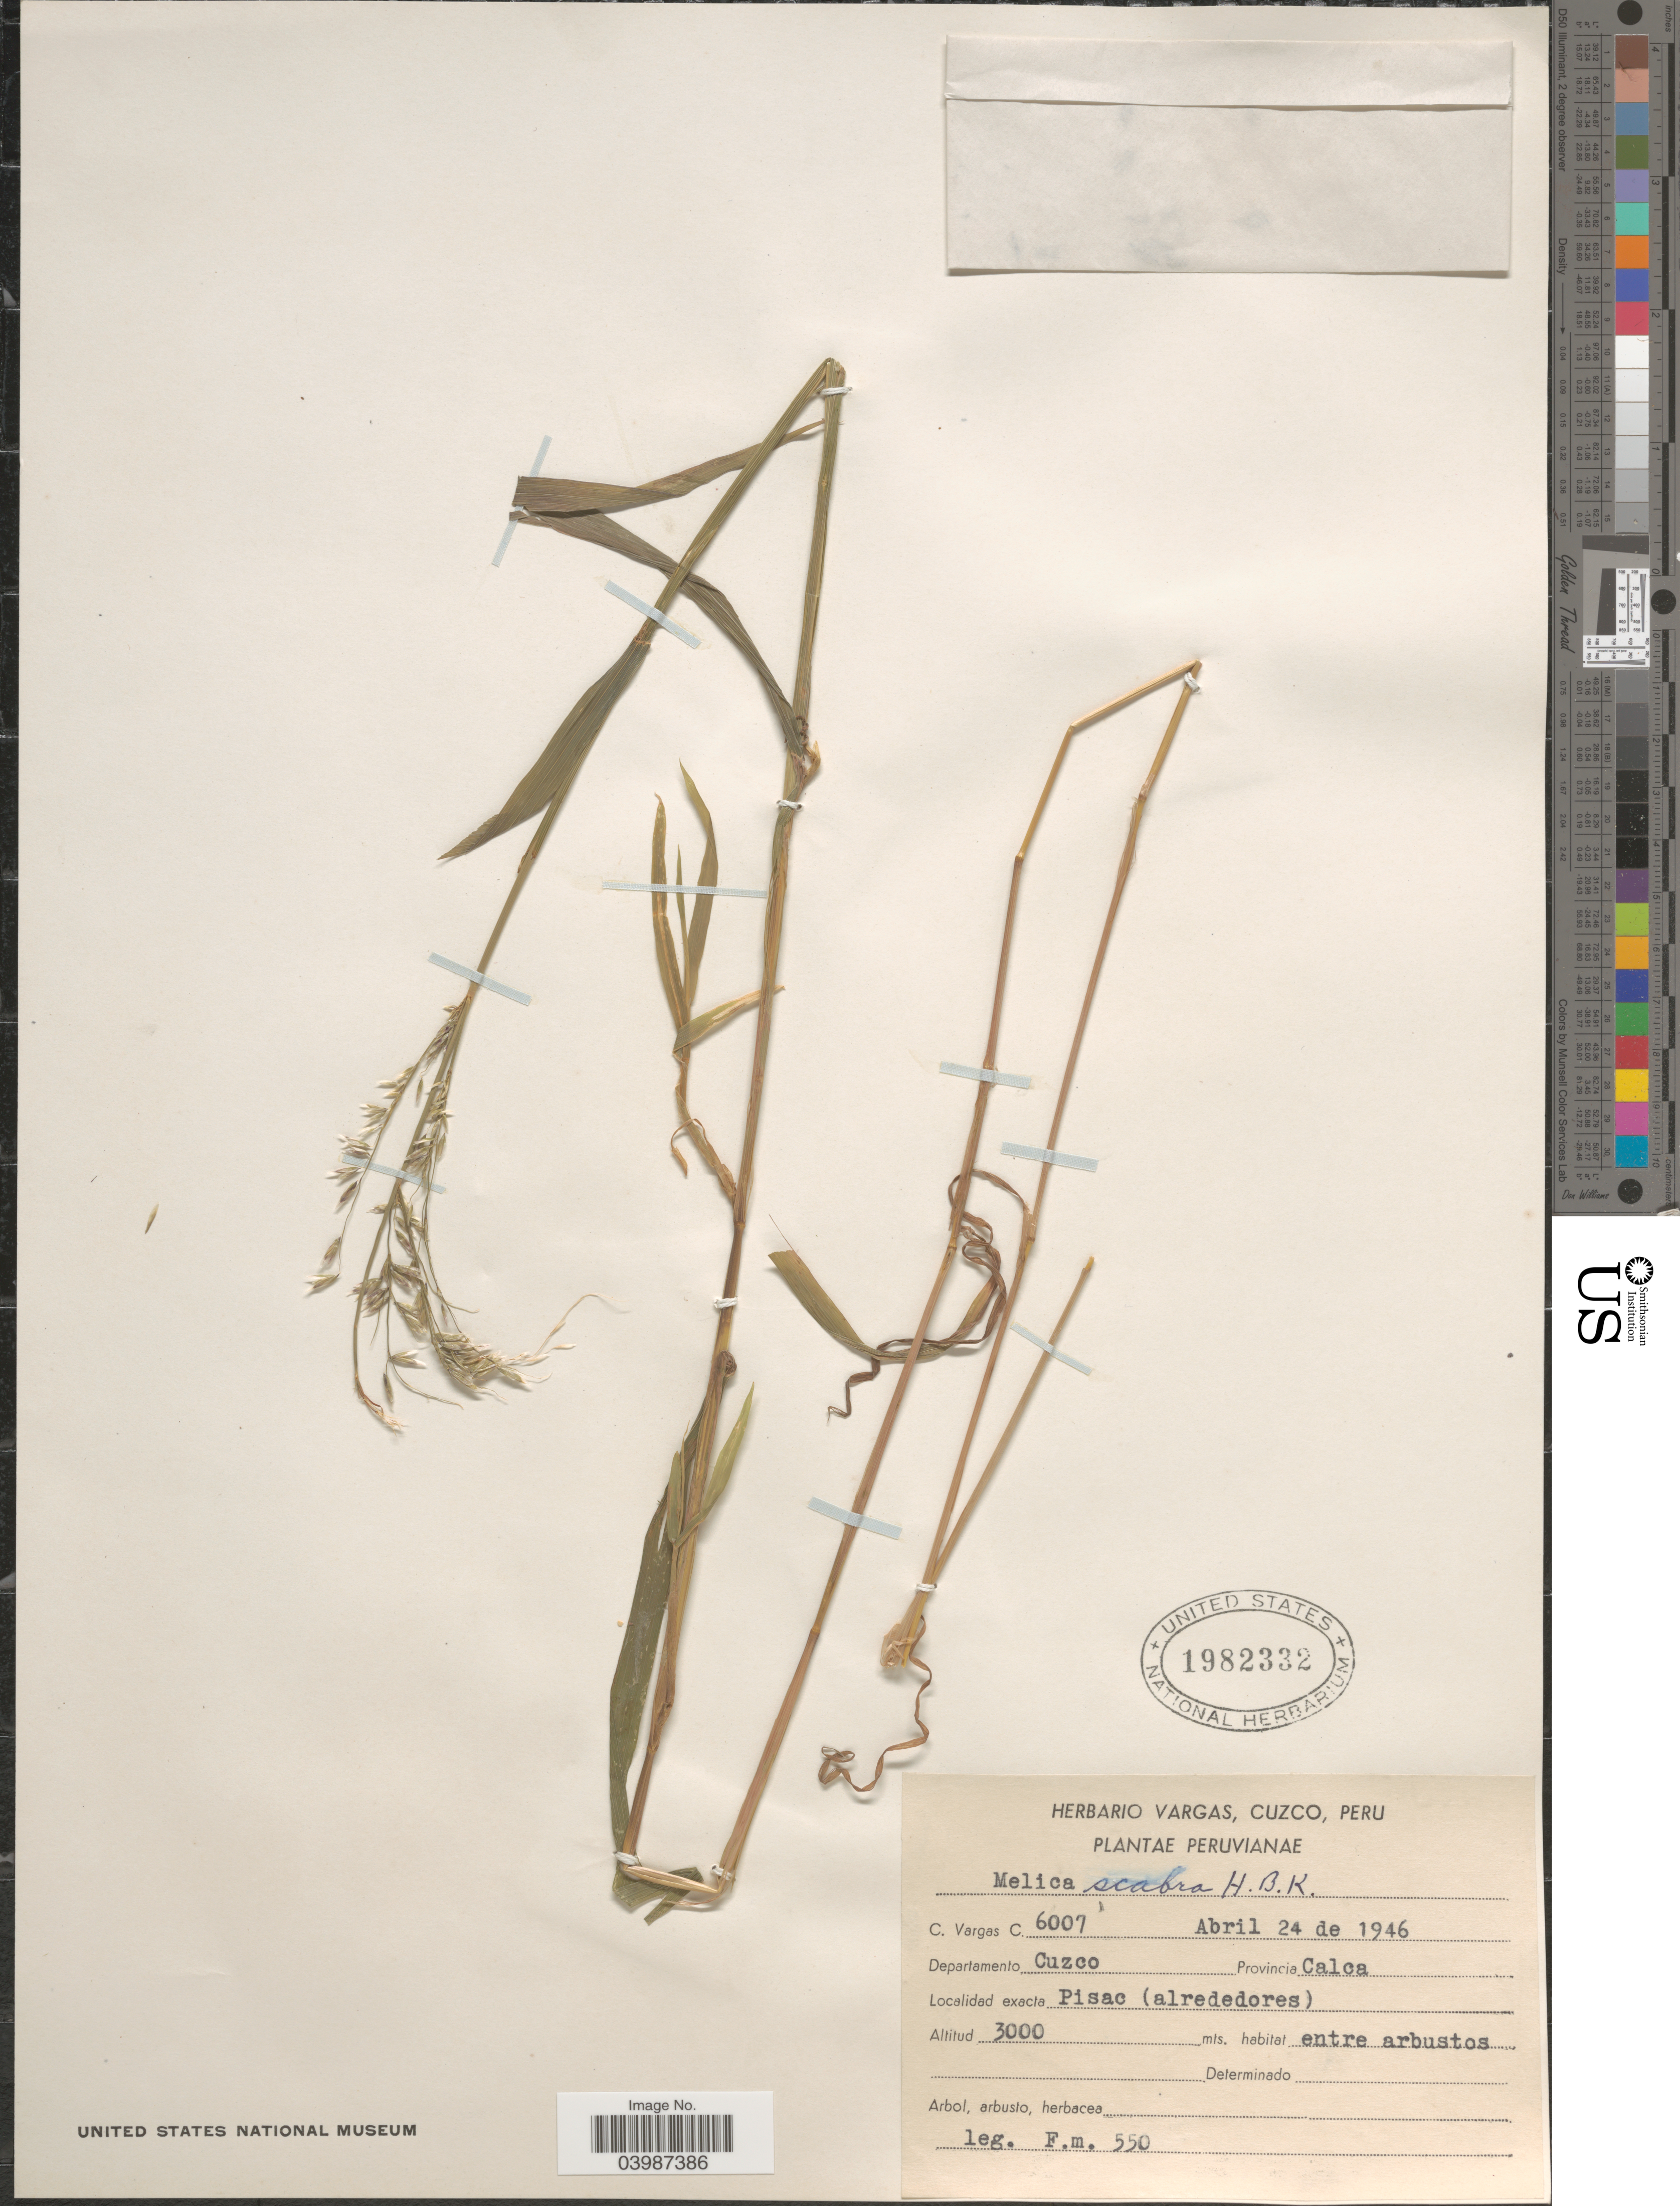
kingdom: Plantae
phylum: Tracheophyta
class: Liliopsida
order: Poales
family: Poaceae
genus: Melica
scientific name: Melica scabra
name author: Kunth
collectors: F. M. & C. Vargas Calderón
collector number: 550/6007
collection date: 1946-04-24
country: Peru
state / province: Cusco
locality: Departamento Cuzco. Provincia Calca. Pisac (alrededores).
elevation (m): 3000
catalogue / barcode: US 1982332